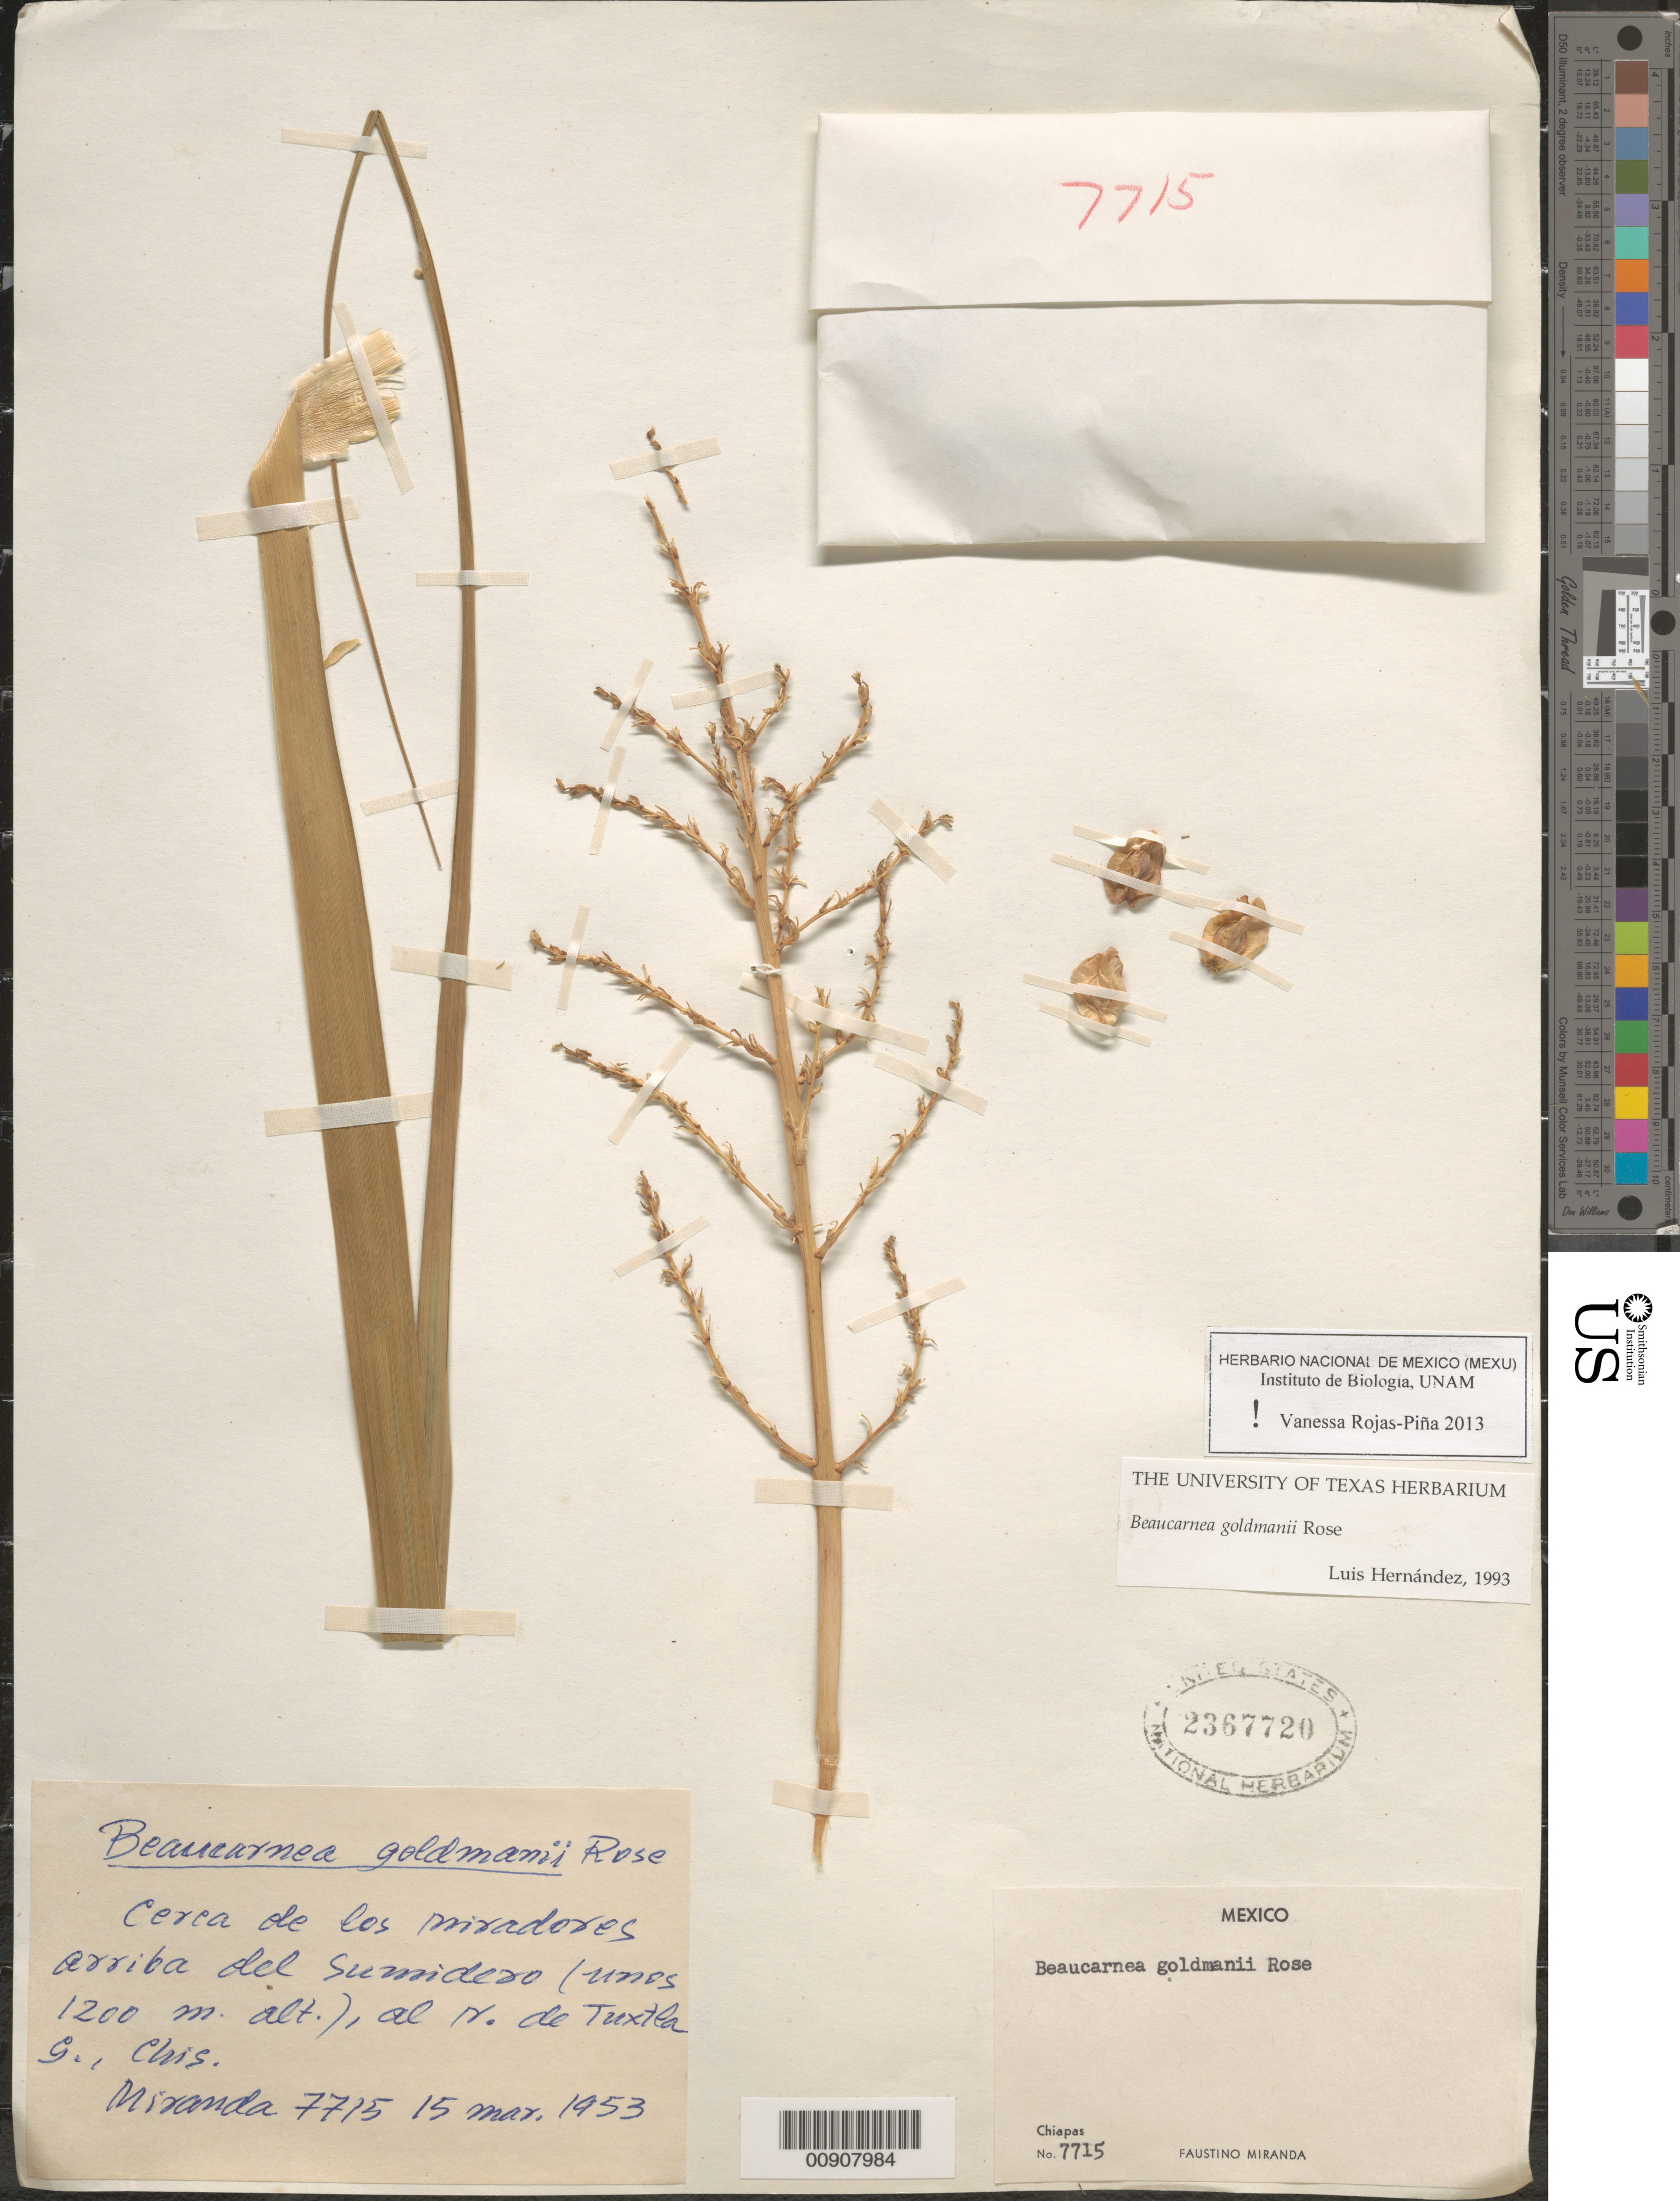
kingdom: Plantae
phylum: Tracheophyta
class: Liliopsida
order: Asparagales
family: Asparagaceae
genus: Beaucarnea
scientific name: Beaucarnea goldmanii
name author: Rose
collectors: Miranda G., F.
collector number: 7715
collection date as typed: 15 Mar 1953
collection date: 1953-03-15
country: Mexico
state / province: Chiapas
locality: Cerca de los miradores arriba del Sumidero, al N de Tuxtla Gutiérrez, Chiapas.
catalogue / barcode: US 2367720